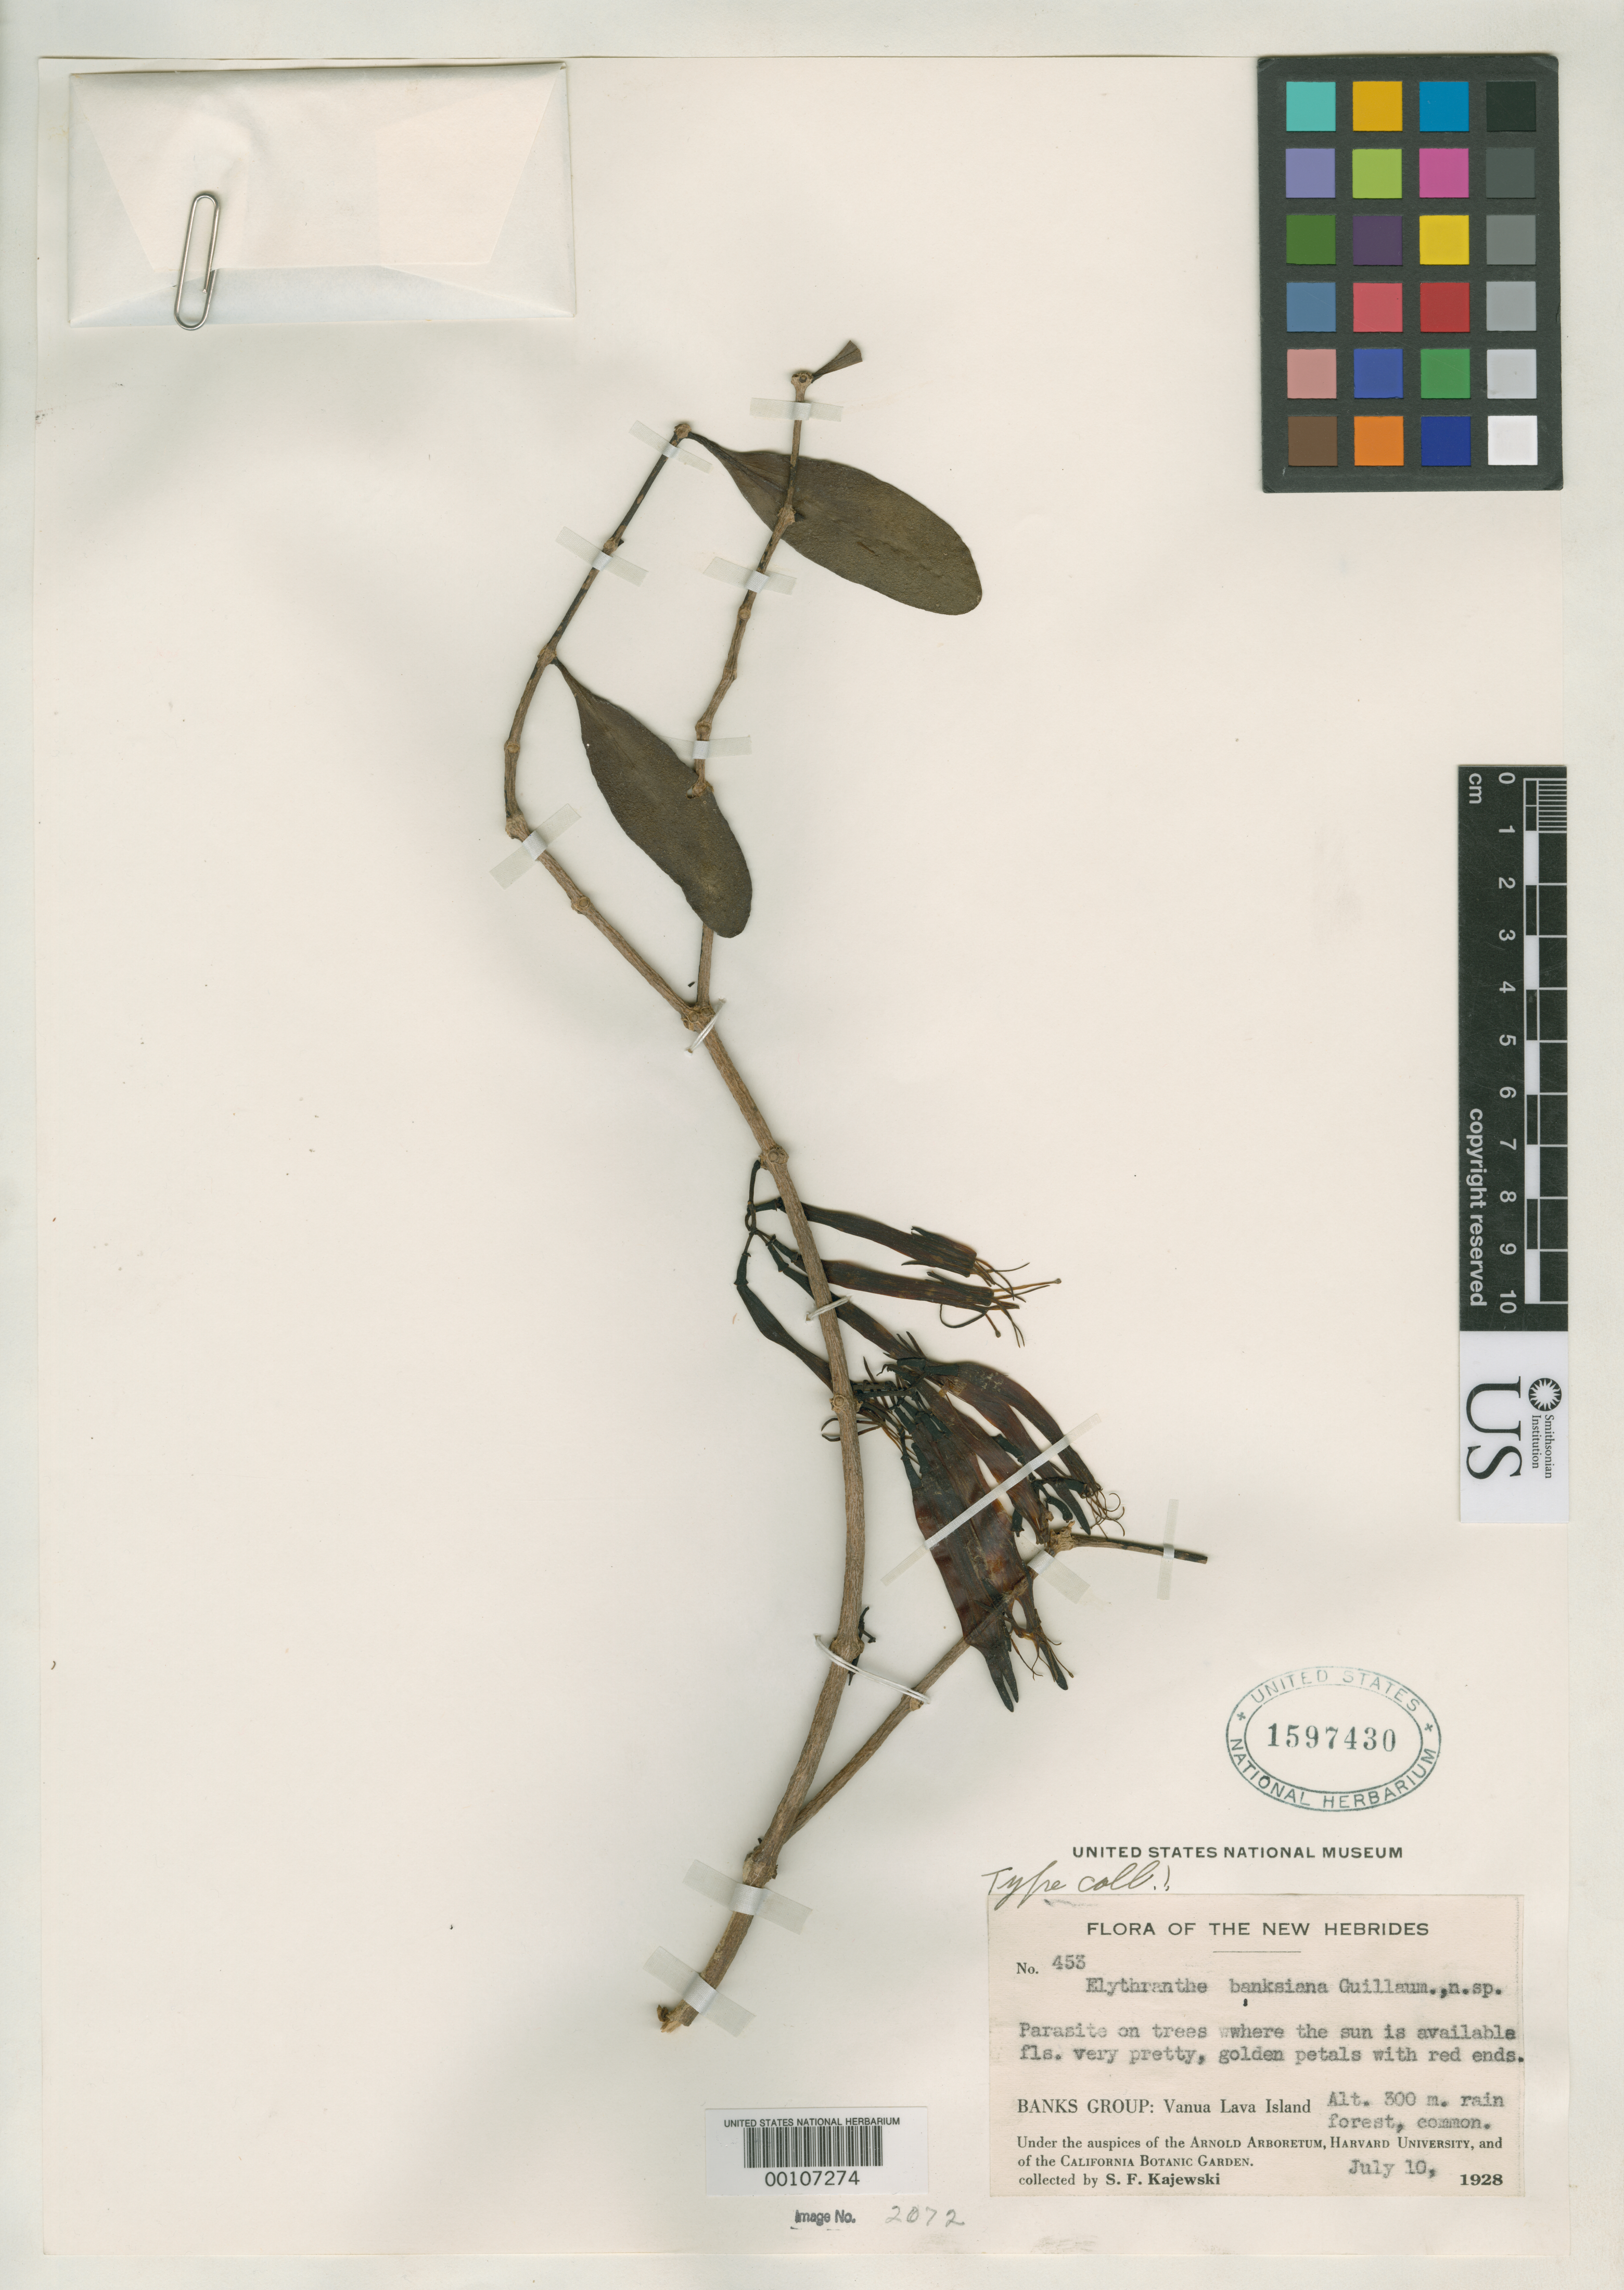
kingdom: Plantae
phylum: Tracheophyta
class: Magnoliopsida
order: Santalales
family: Loranthaceae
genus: Elytranthe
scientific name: Elytranthe banksiana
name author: Guillaumin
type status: Isotype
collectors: S. Kajewski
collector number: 453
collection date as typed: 10 Jul 1928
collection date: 1928-07-10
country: Vanuatu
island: Vanua Lava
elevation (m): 300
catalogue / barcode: US 1597430